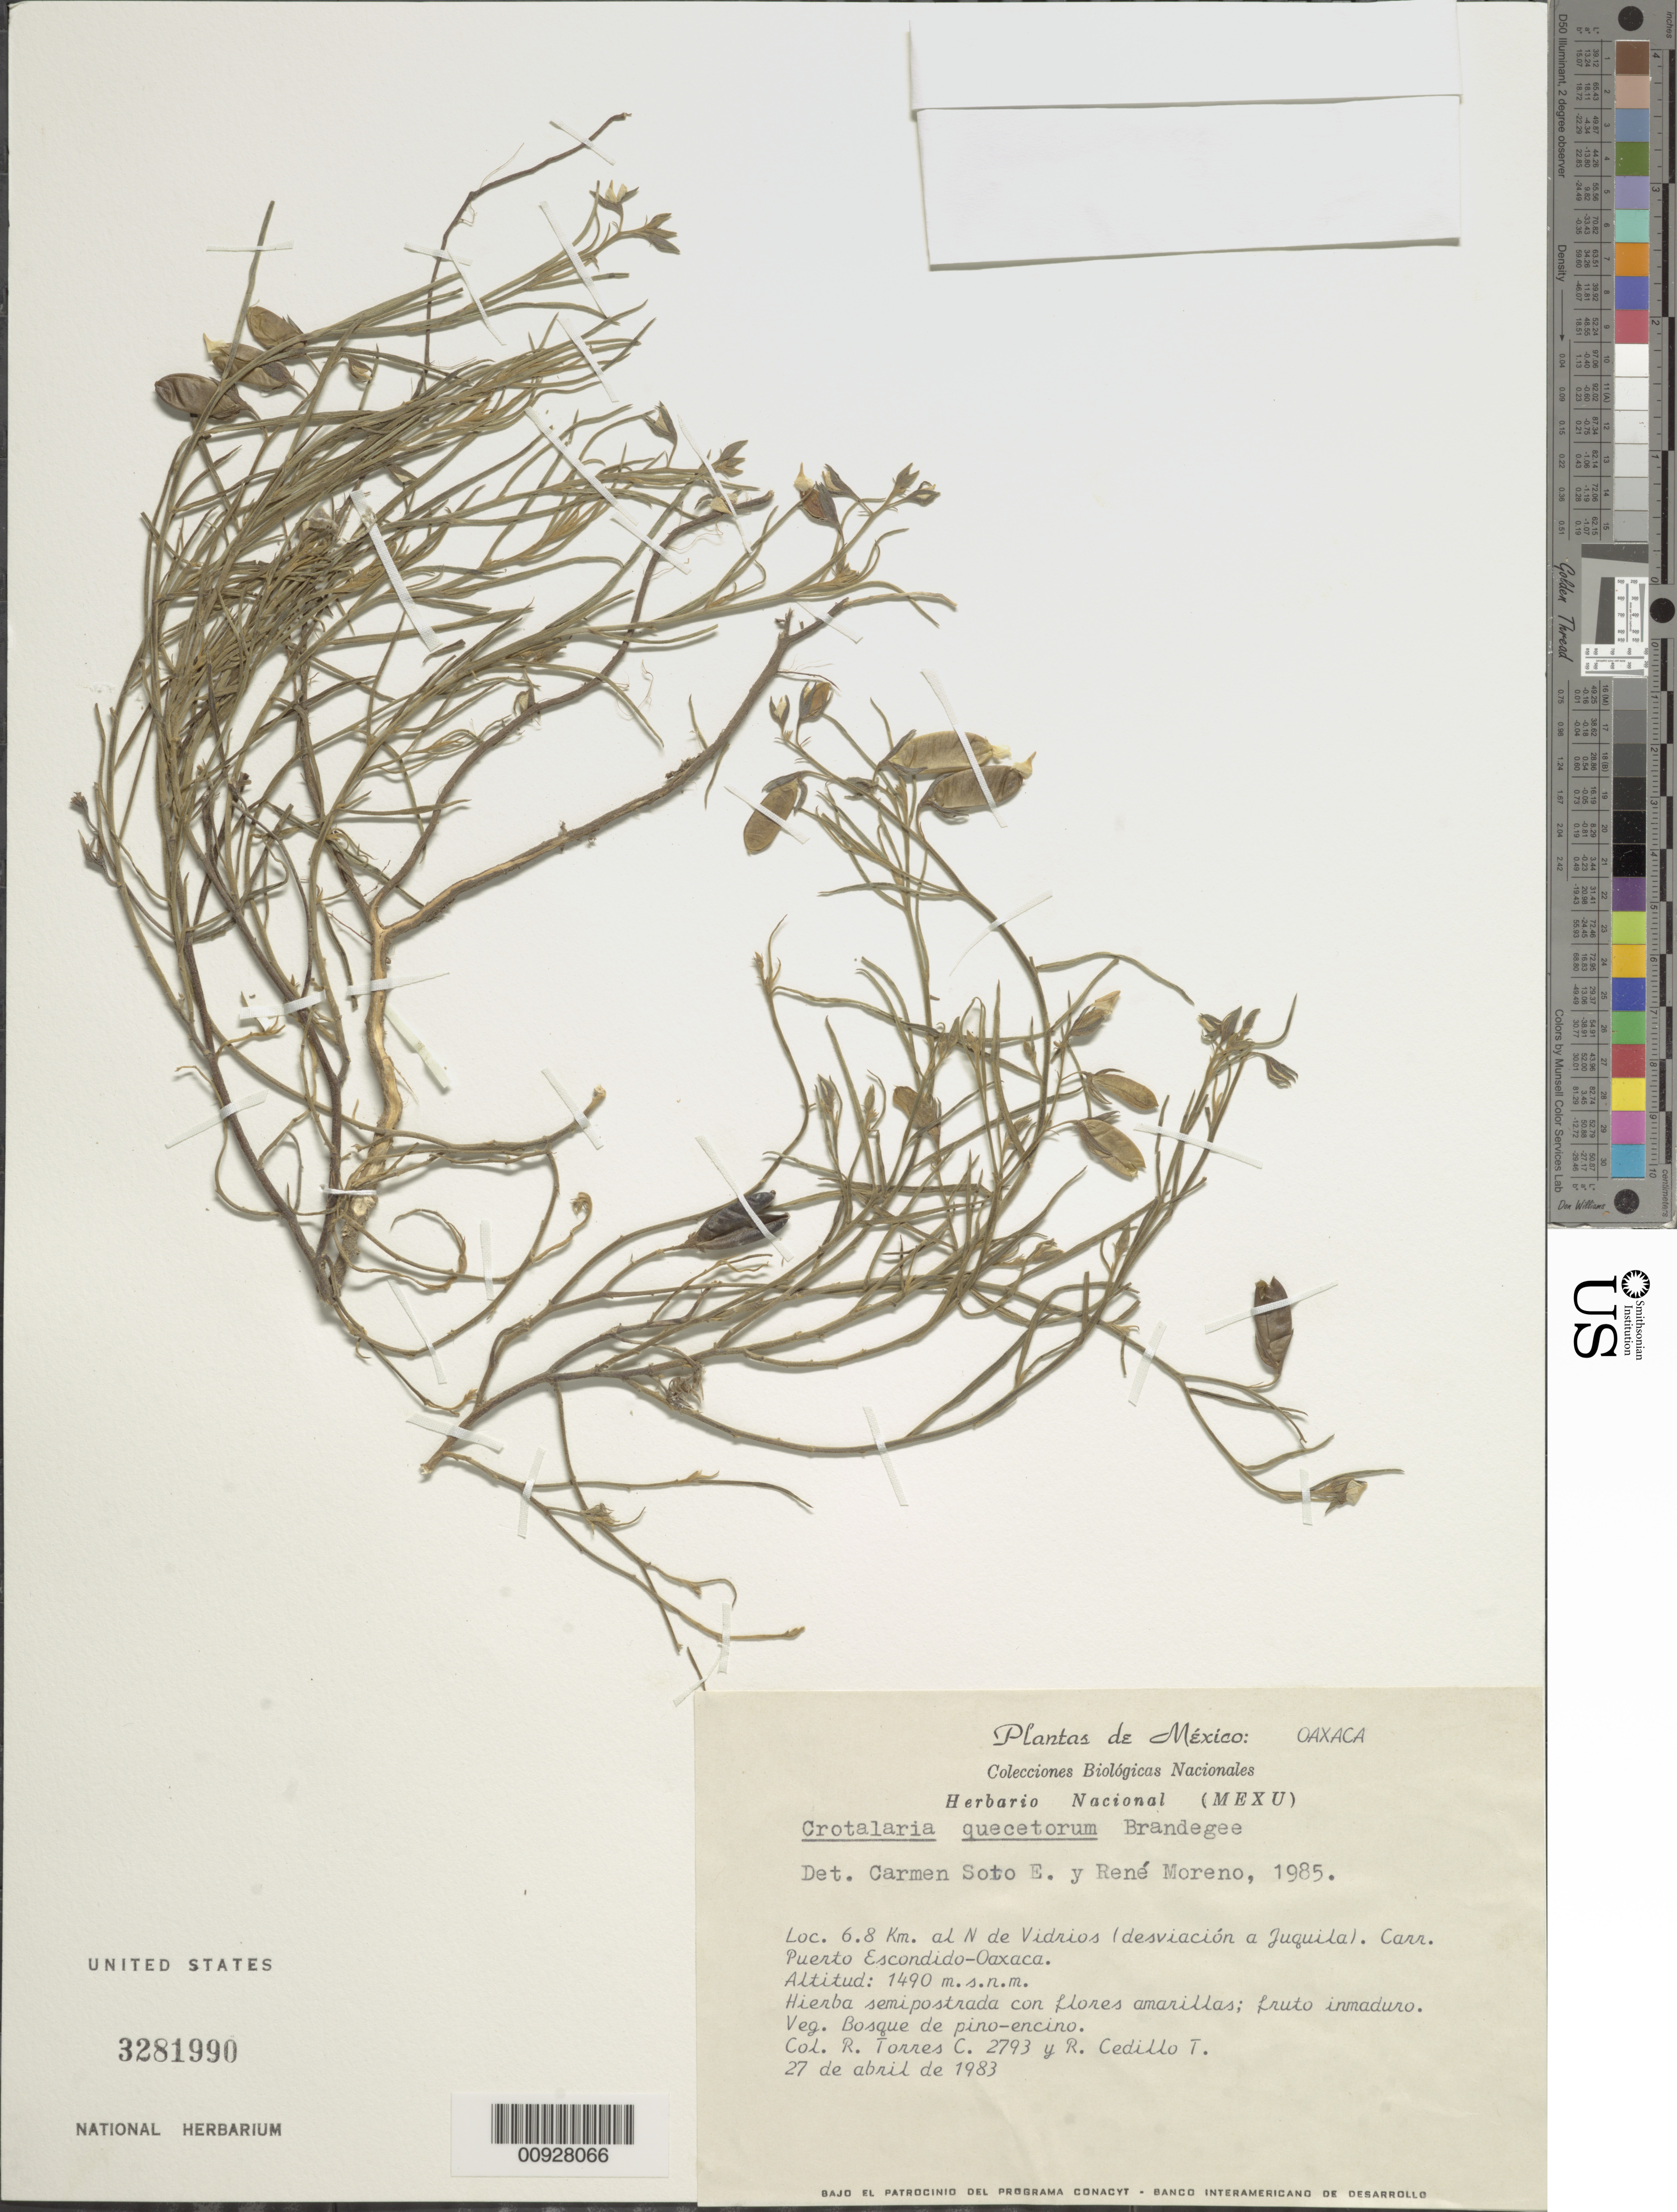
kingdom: Plantae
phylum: Tracheophyta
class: Magnoliopsida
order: Fabales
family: Fabaceae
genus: Crotalaria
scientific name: Crotalaria quercetorum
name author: Brandegee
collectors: R. Torres C. & R. CedilloT.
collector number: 2793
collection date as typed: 27 Apr 1983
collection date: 1983-04-27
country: Mexico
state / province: Oaxaca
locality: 6.8 km. al N de Vidrios (desviación a Juquila). Carretera Puerto Escondido - Oaxaca.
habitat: Veg. Bosque de pino-encino.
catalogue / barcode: US 3281990